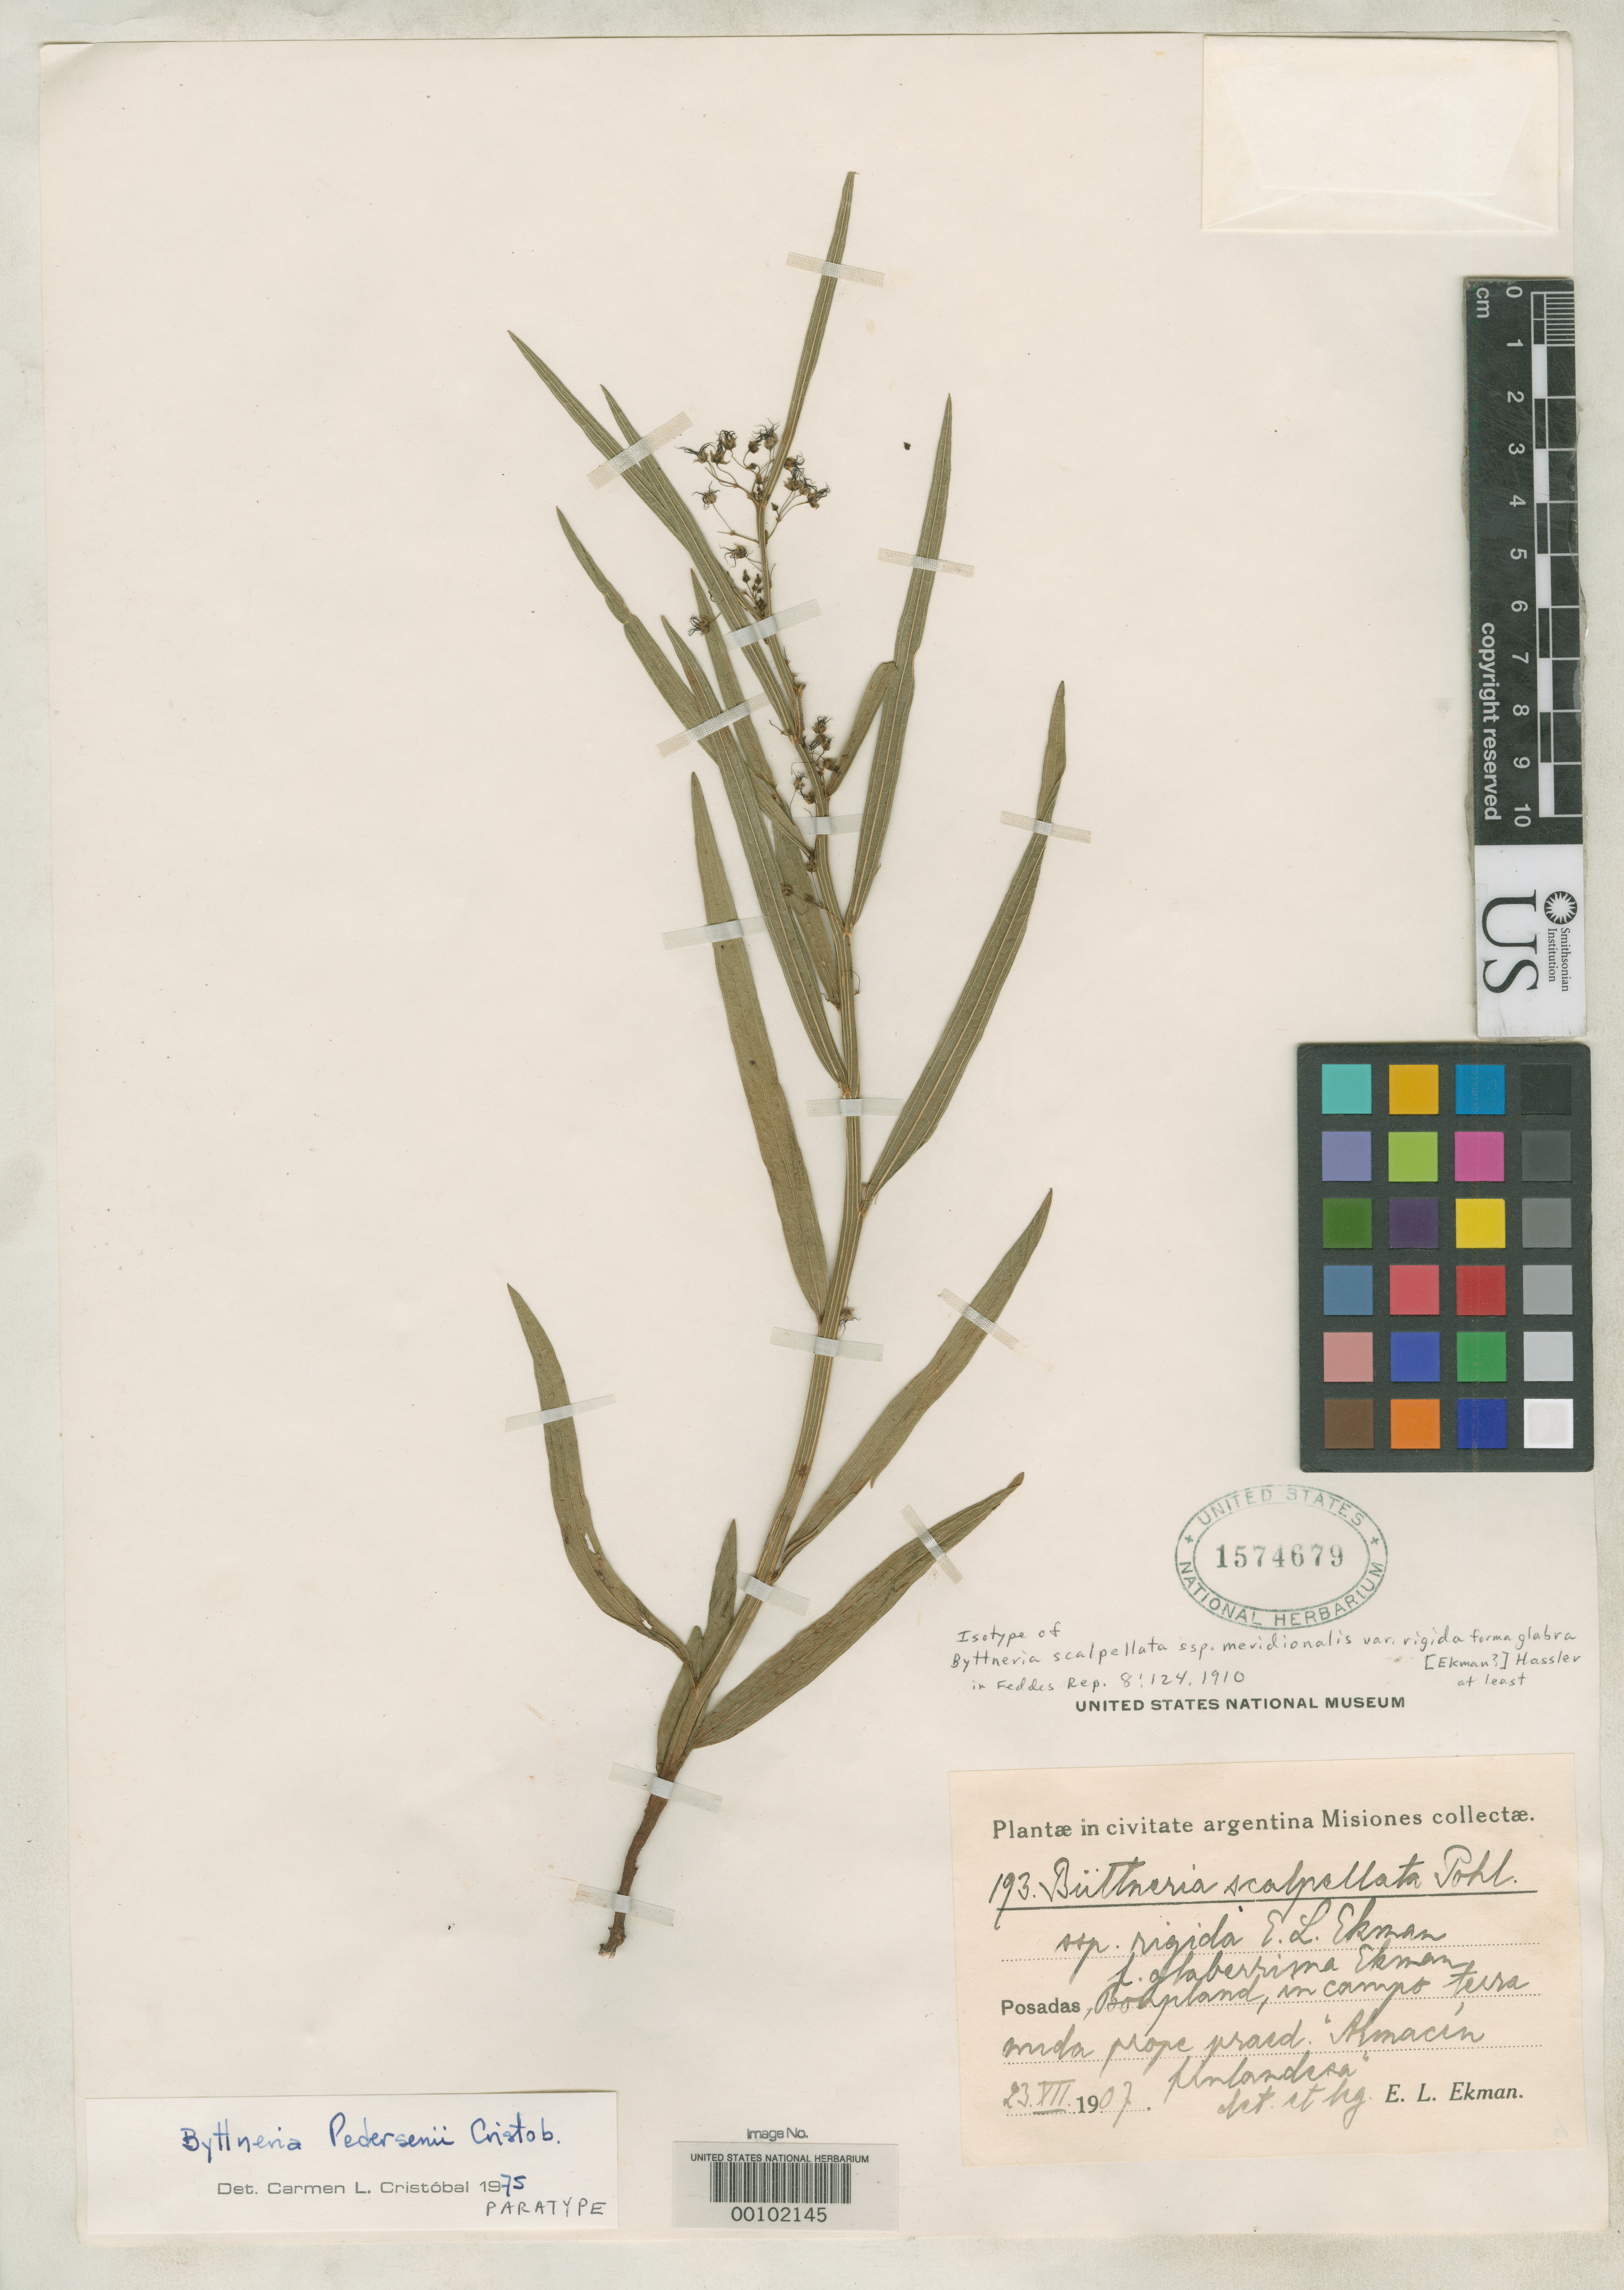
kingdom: Plantae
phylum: Tracheophyta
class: Magnoliopsida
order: Malvales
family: Malvaceae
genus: Byttneria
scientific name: Byttneria scalpellata subsp. meridionalis f. glabra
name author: Hassl.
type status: Isotype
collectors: E. L. Ekman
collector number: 193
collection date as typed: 23 Dec 1907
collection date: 1907-12-23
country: Argentina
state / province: Misiones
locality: Posadas, Bonpland.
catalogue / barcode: US 1574679